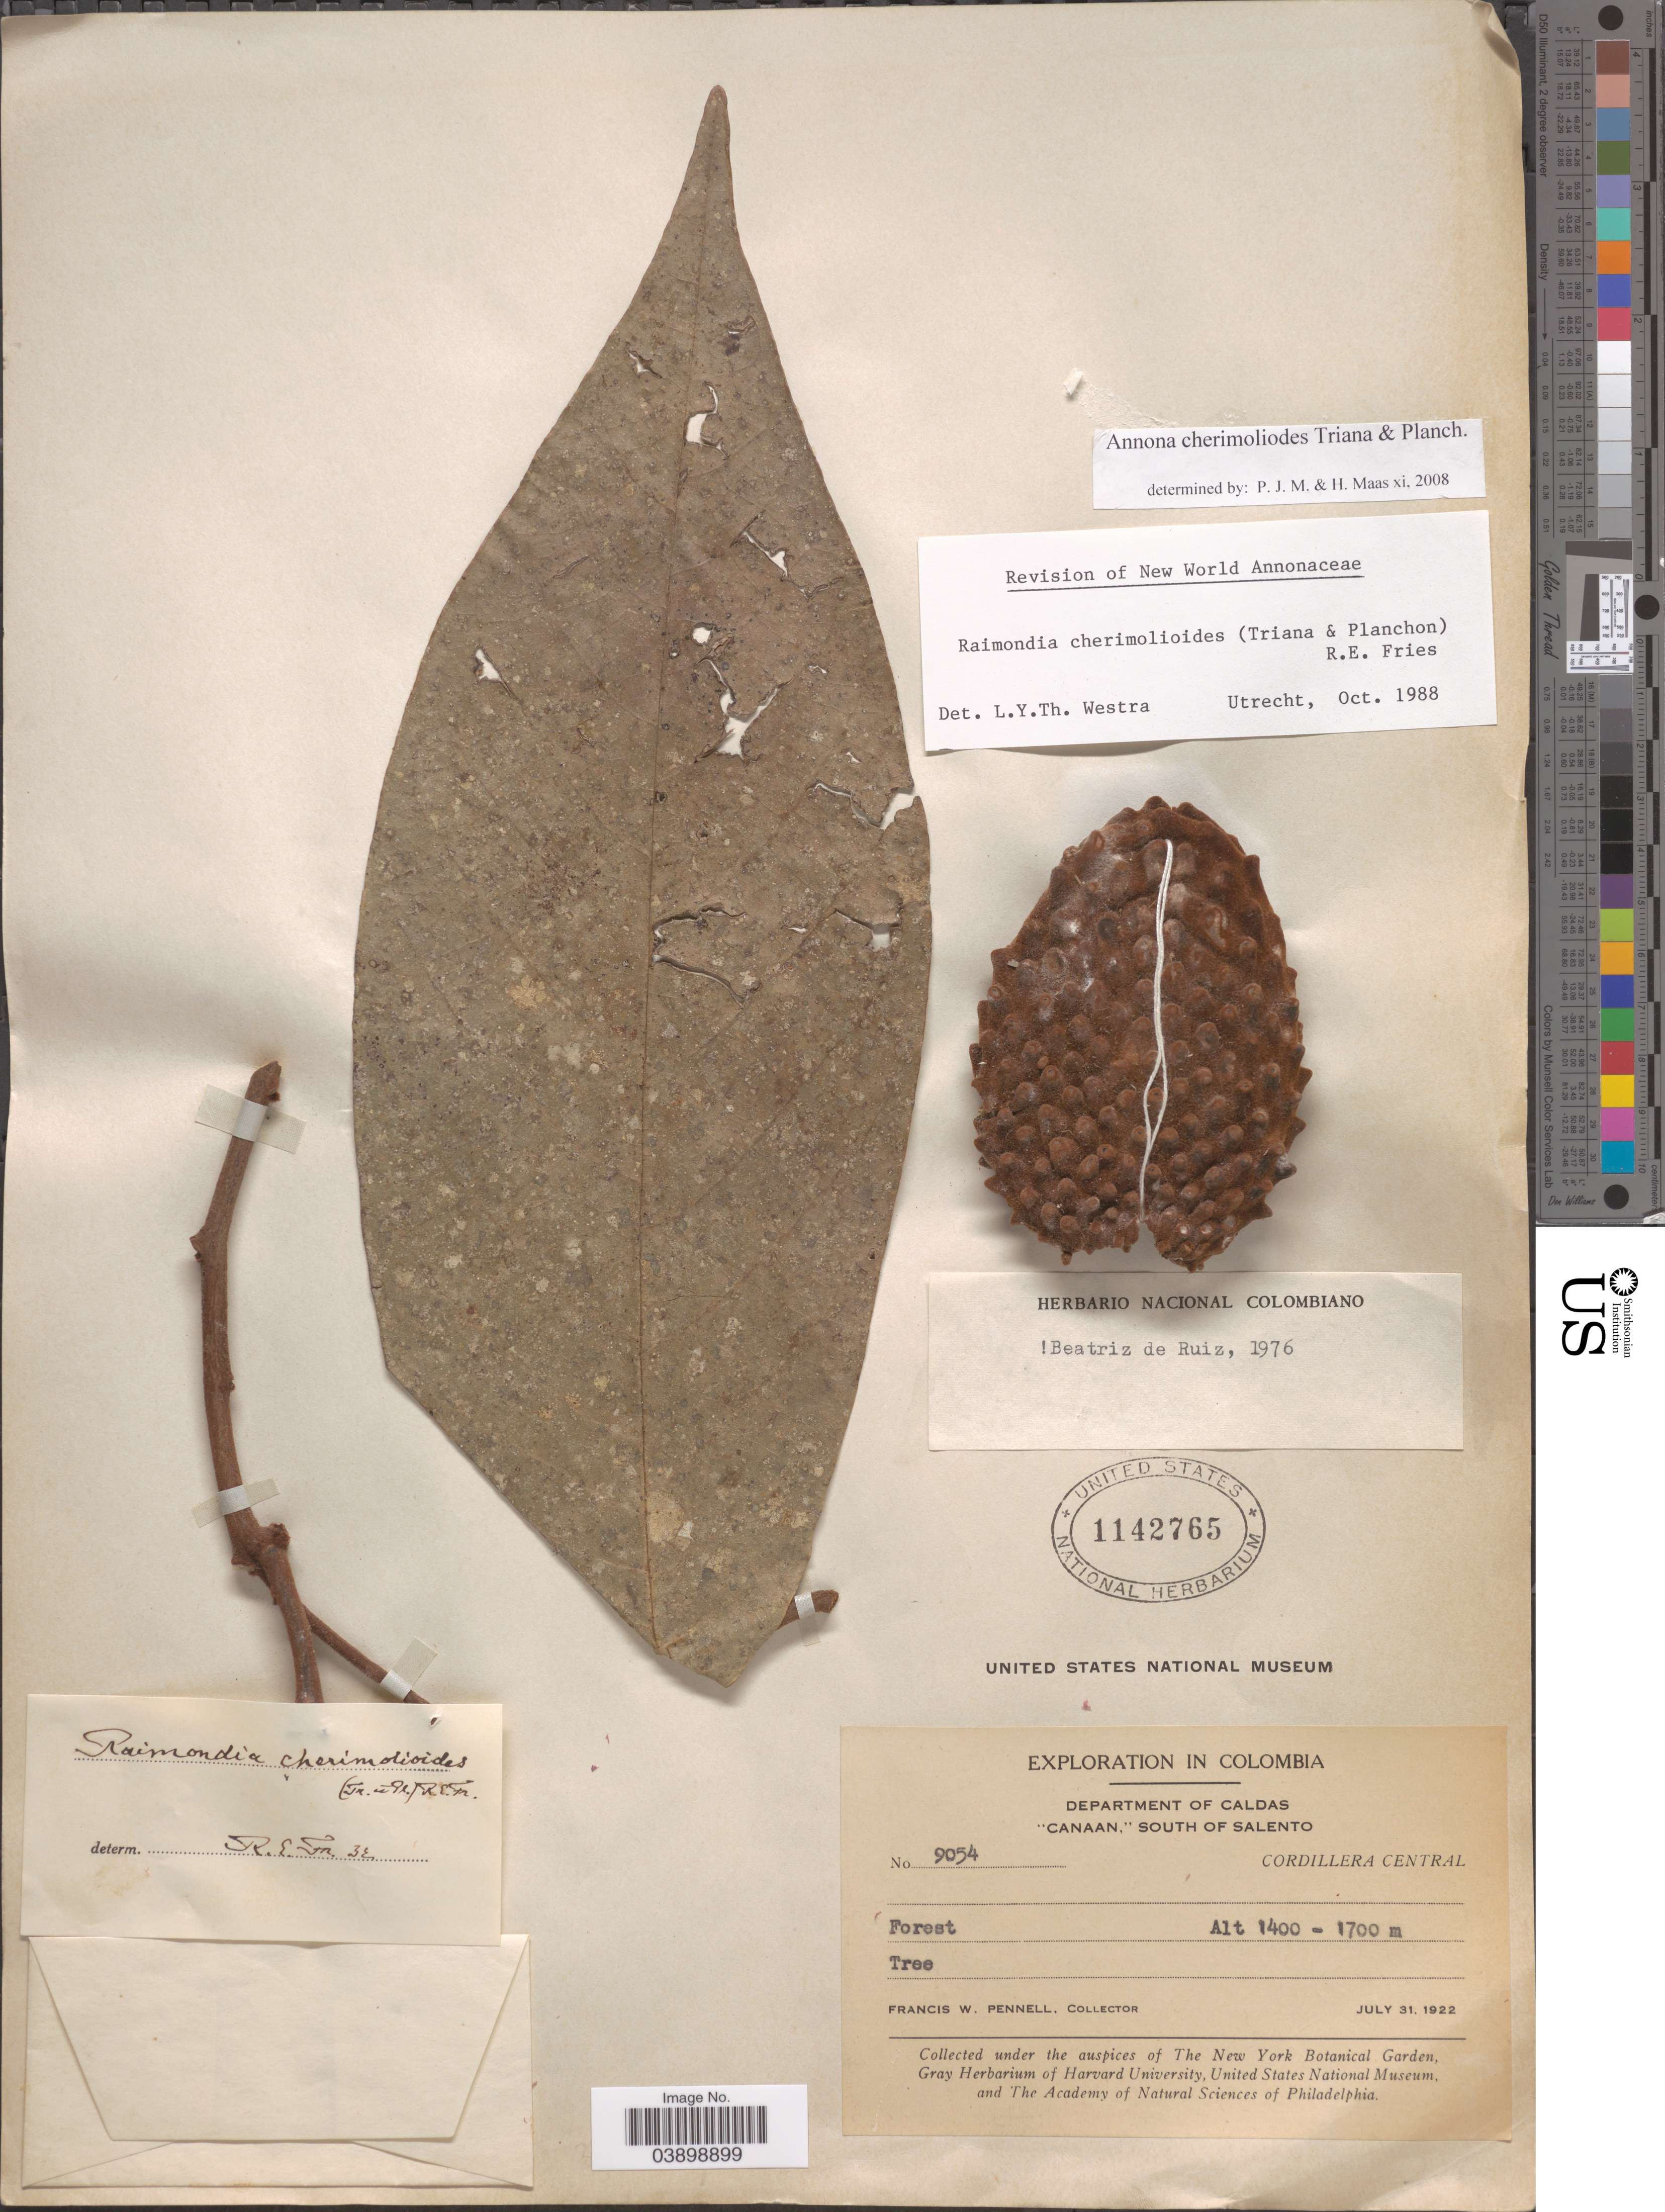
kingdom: Plantae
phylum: Tracheophyta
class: Magnoliopsida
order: Magnoliales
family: Annonaceae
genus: Annona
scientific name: Annona cherimola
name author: Mill.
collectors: F. W. Pennell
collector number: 9054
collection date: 1922-07-31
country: Colombia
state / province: Caldas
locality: Department of Caldas. 'Canaan,' South of Salento. Cordillera Central.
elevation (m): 1400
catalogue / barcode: US 1142765